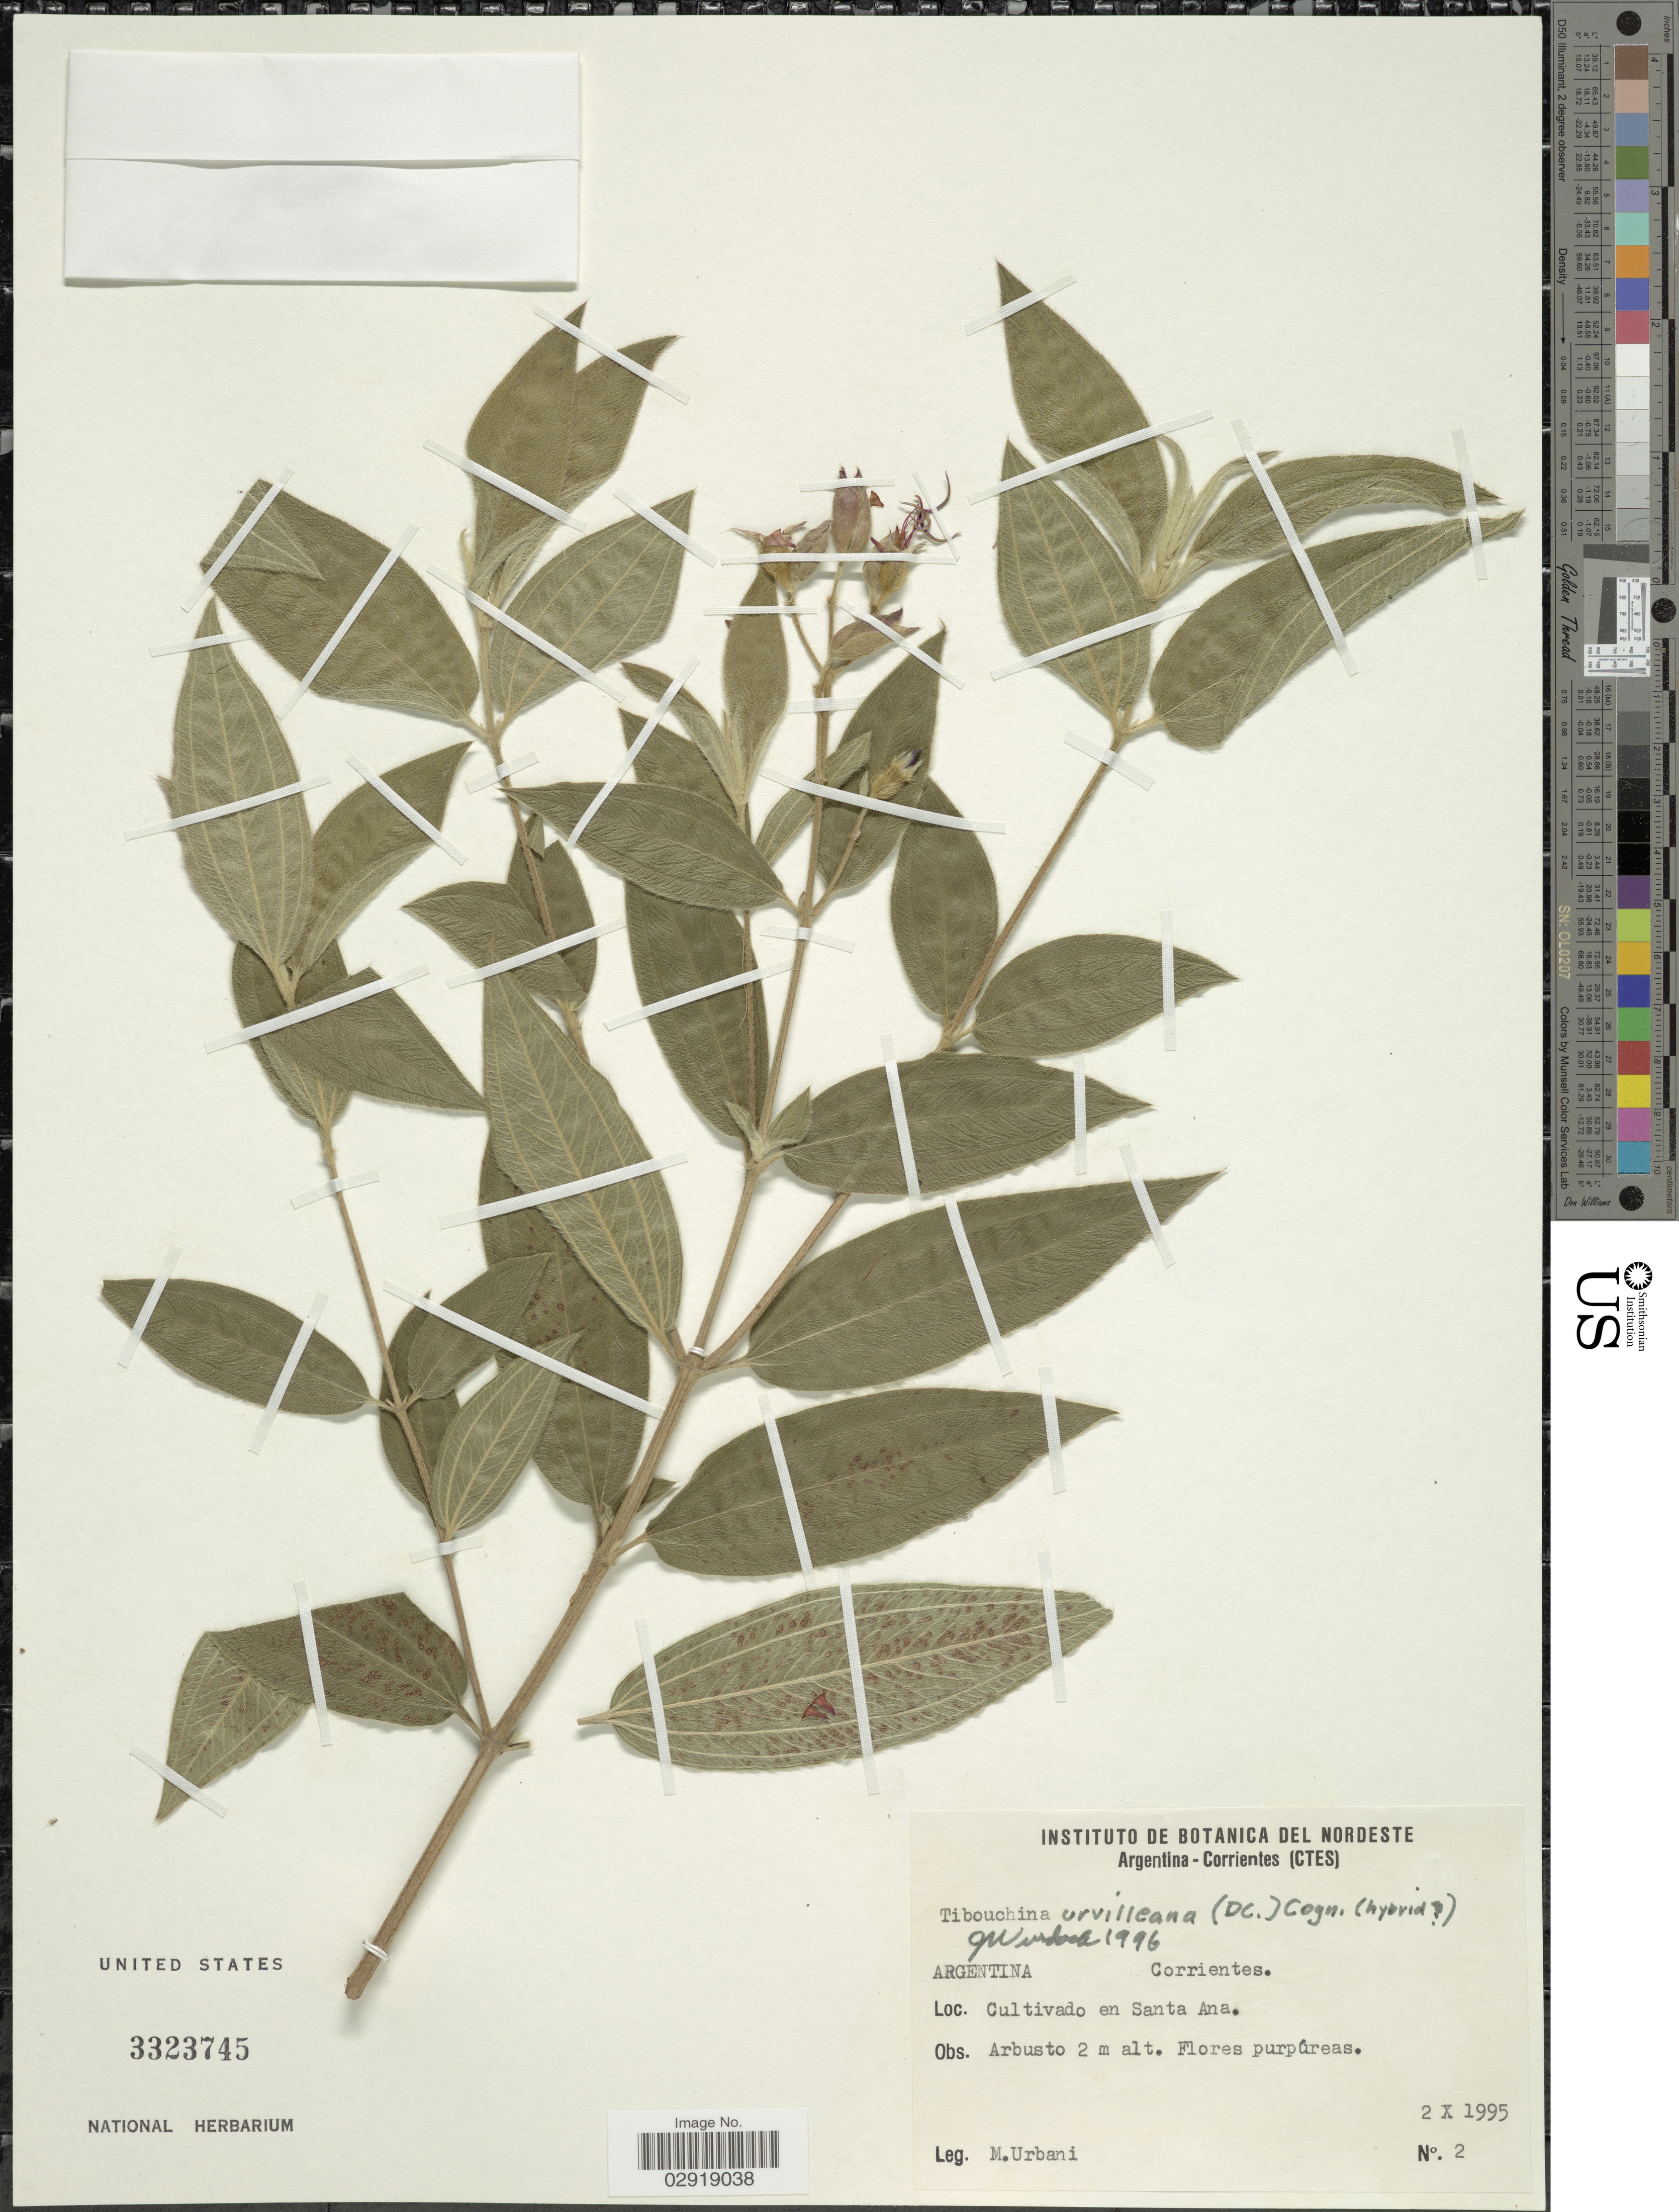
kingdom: Plantae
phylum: Tracheophyta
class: Magnoliopsida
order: Myrtales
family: Melastomataceae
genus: Pleroma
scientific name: Pleroma urvilleanum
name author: (DC.) P.J.F. Guim. & Michelang.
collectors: M. Urbani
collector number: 2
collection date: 1995-10-02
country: Argentina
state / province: Corrientes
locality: Cultivado en Santa Ana.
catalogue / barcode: US 3323745